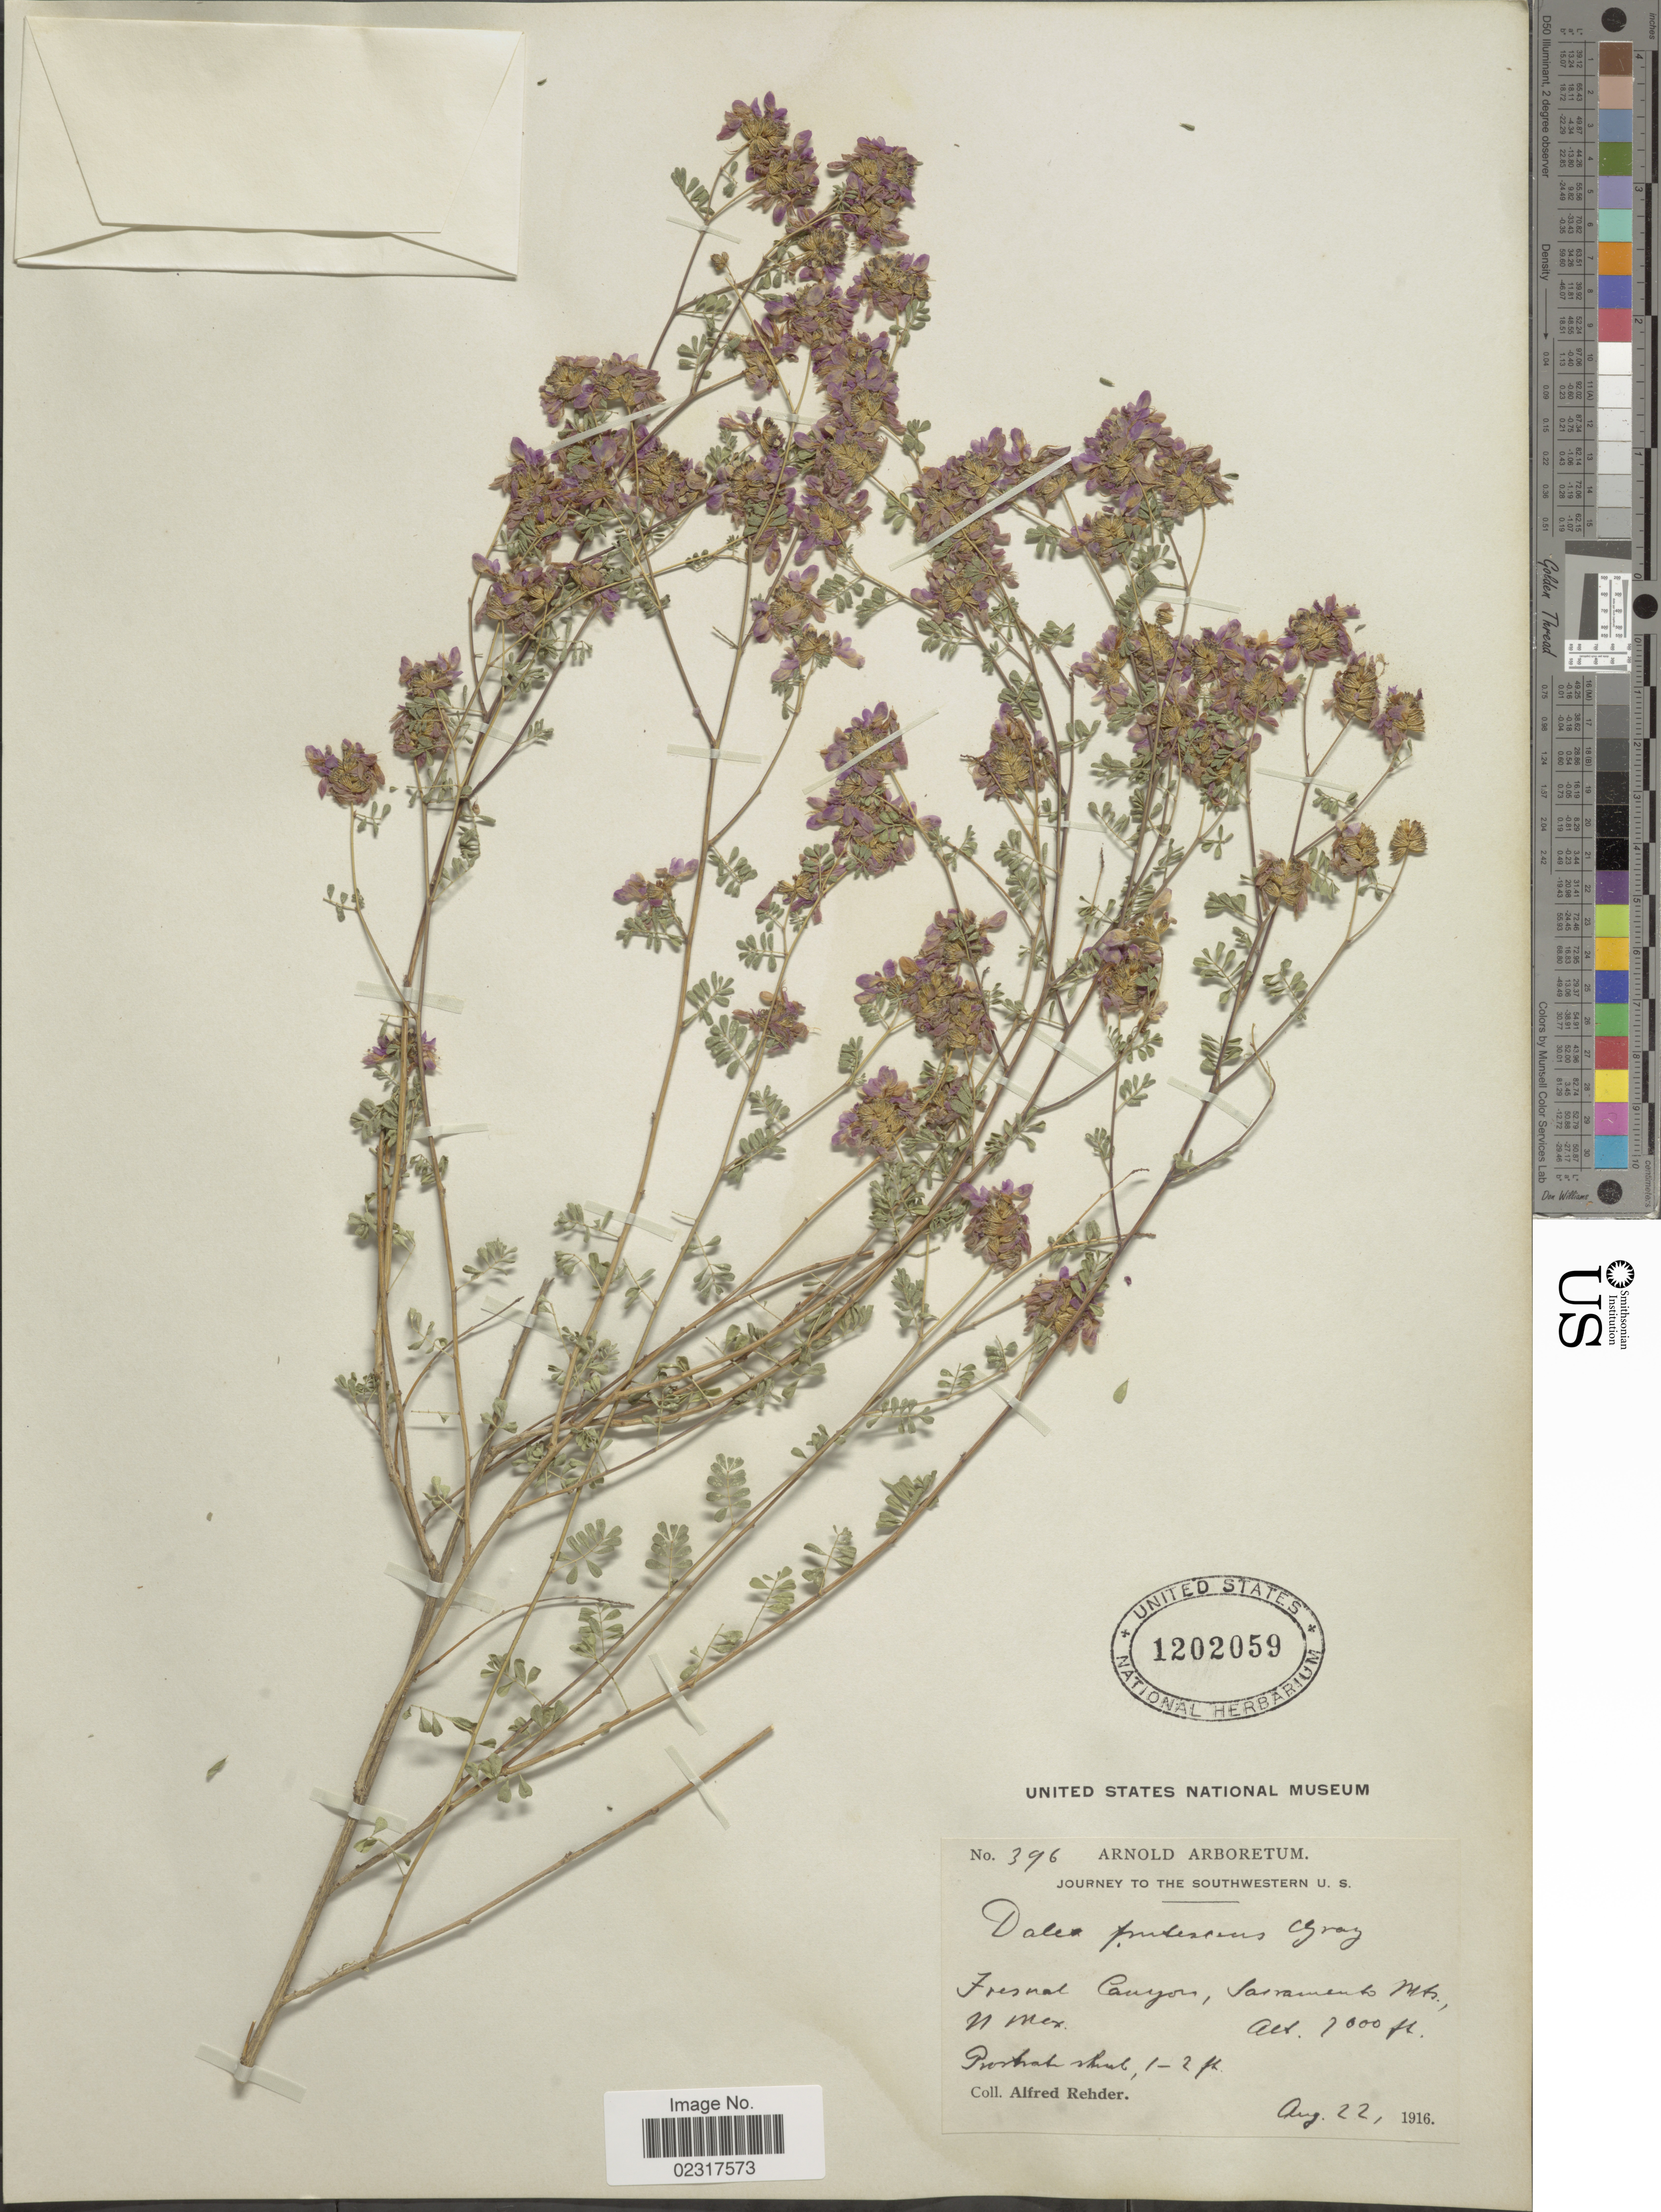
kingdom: Plantae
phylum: Tracheophyta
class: Magnoliopsida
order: Fabales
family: Fabaceae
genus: Dalea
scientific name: Dalea frutescens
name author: A. Gray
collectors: A. Rehder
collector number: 396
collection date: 1916-08-22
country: United States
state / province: New Mexico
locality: Fresnal Canyon, Sacramento Mts., N. Mex., Southwestern U.S.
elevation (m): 2134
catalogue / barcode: US 1202059